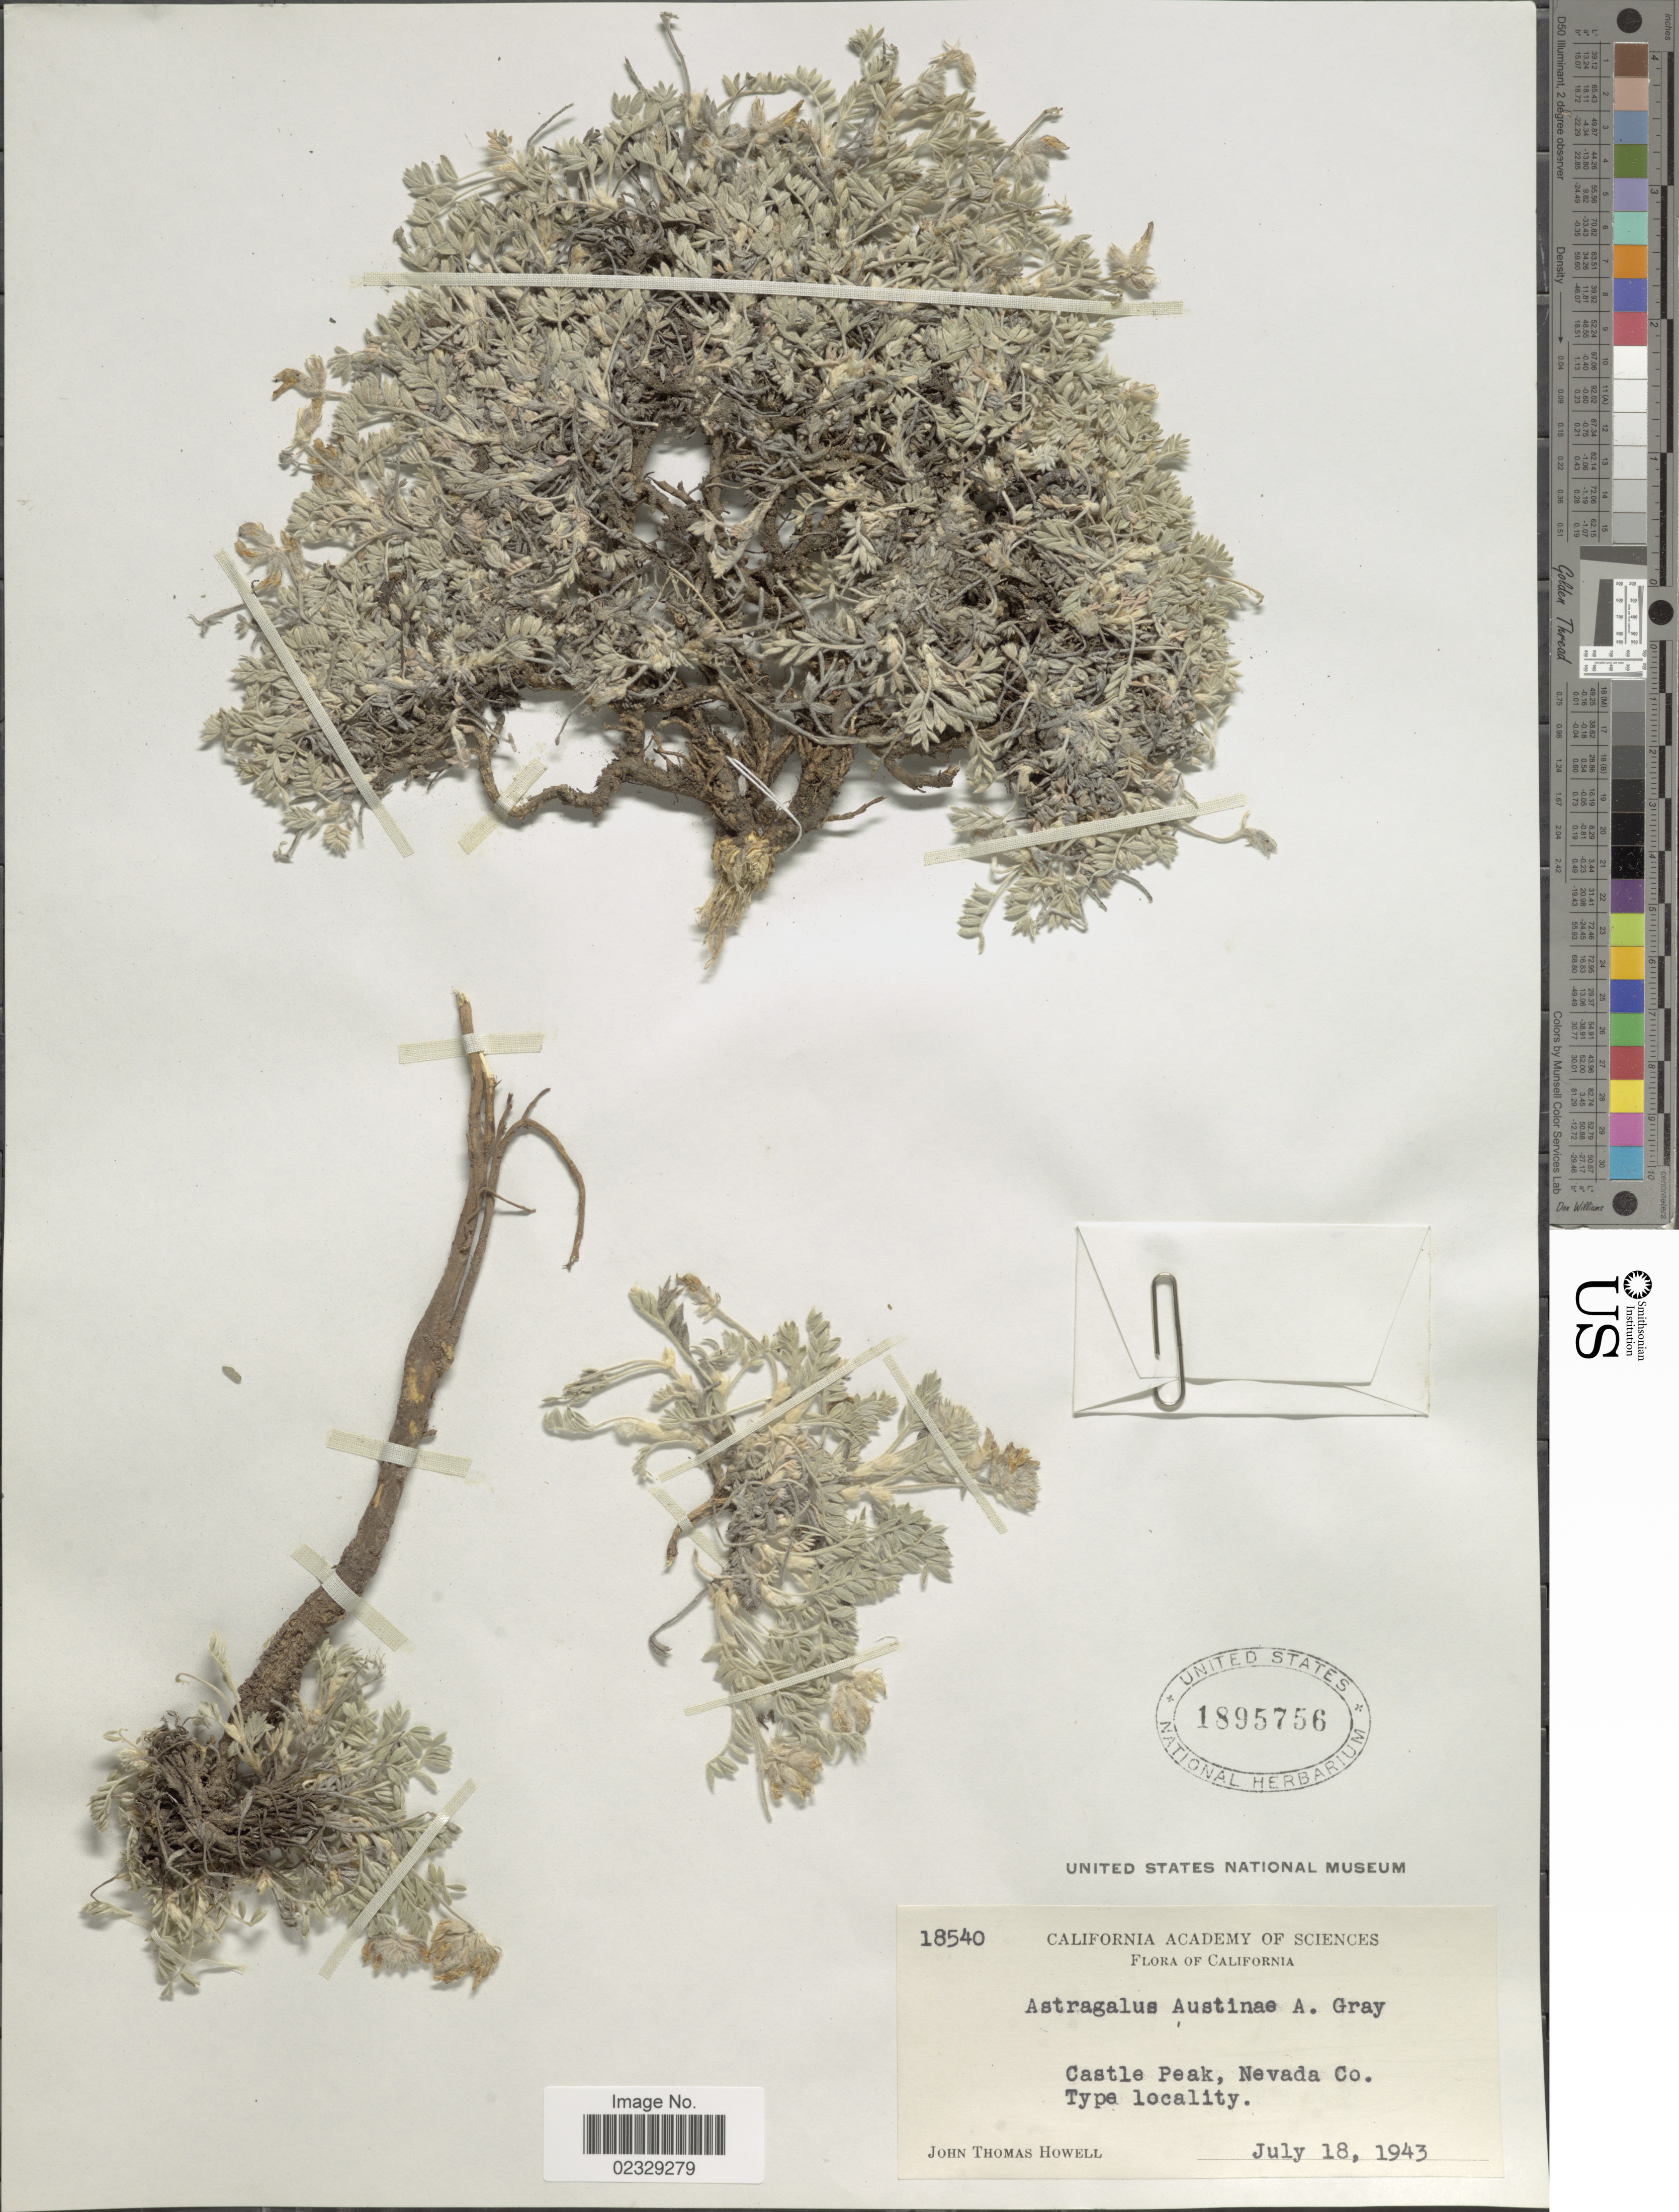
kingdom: Plantae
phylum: Tracheophyta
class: Magnoliopsida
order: Fabales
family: Fabaceae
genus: Astragalus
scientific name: Astragalus austinae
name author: M.E. Jones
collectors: J. T. Howell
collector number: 18540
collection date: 1943-07-18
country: United States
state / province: California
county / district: Nevada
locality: Castle Peak, Nevada Co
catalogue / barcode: US 1895756